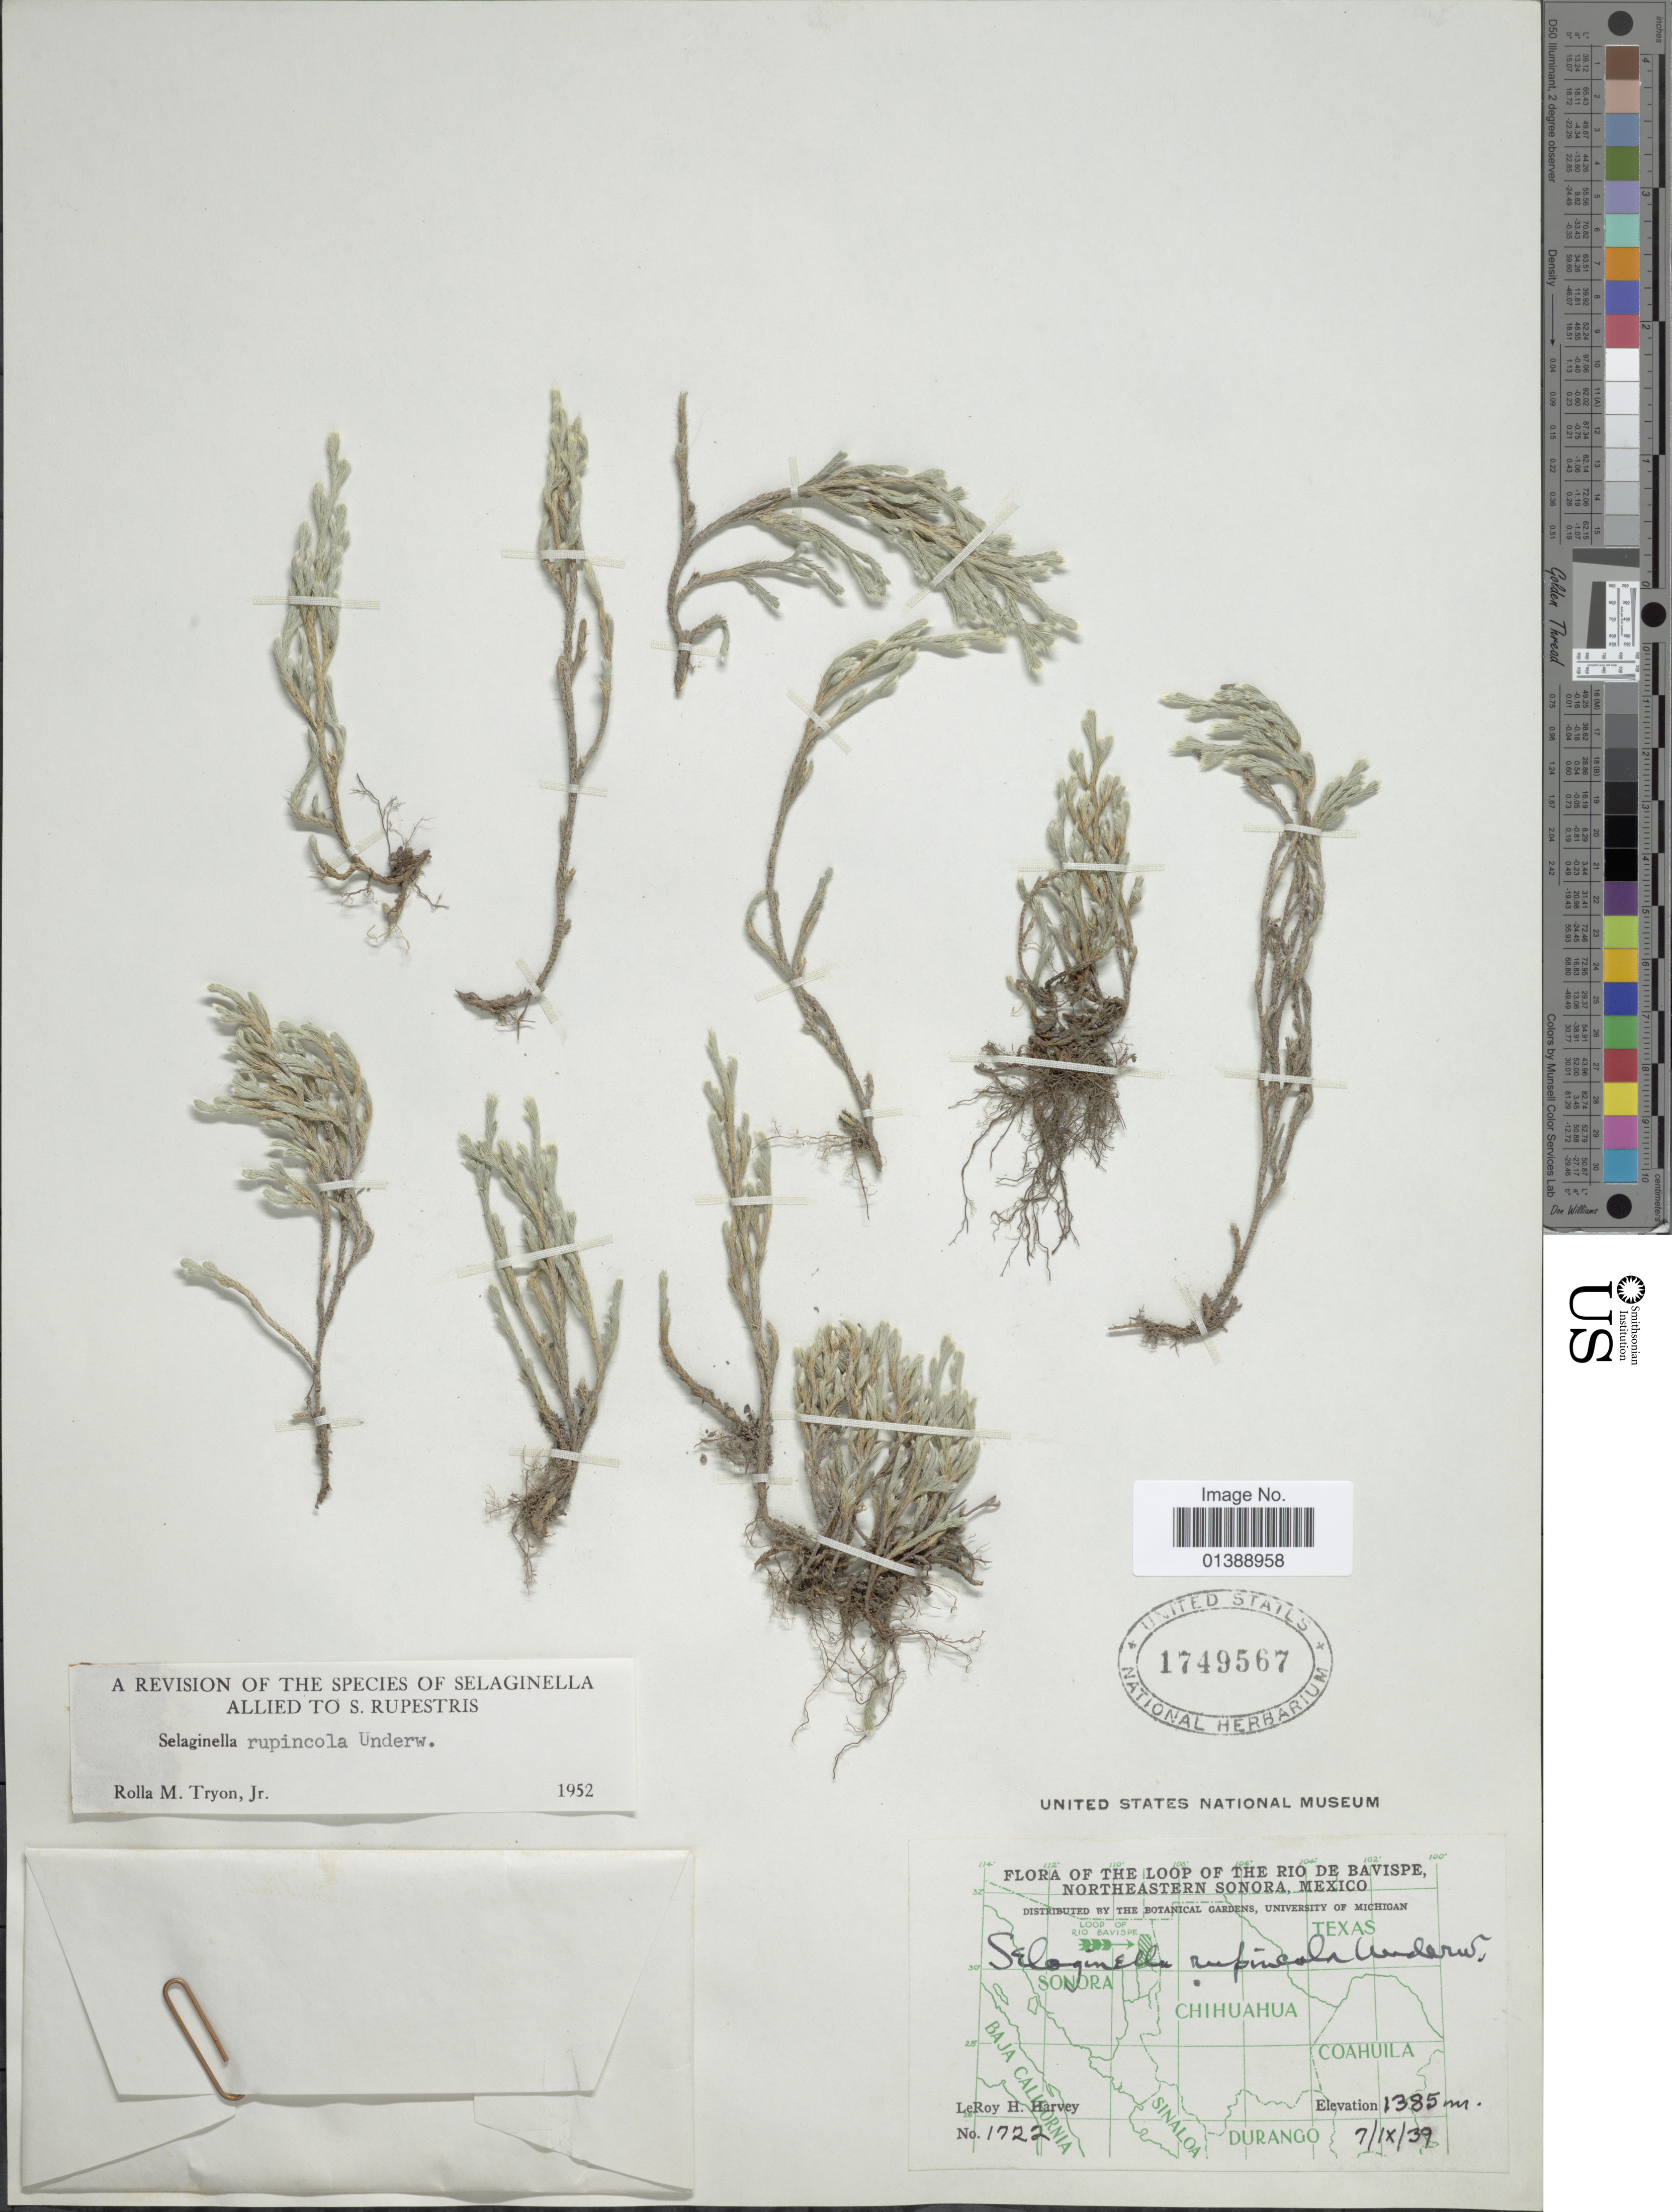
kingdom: Plantae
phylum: Tracheophyta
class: Lycopodiopsida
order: Selaginellales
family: Selaginellaceae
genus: Selaginella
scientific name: Selaginella rupincola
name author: Underw.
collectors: L. H. Harvey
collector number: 1722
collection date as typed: Transcribed d/m/y: 7/9/39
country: Mexico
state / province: Sonora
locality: The loop of the Rio Bavispe, Northeastern Sonora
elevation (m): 1385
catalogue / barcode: US 1749567